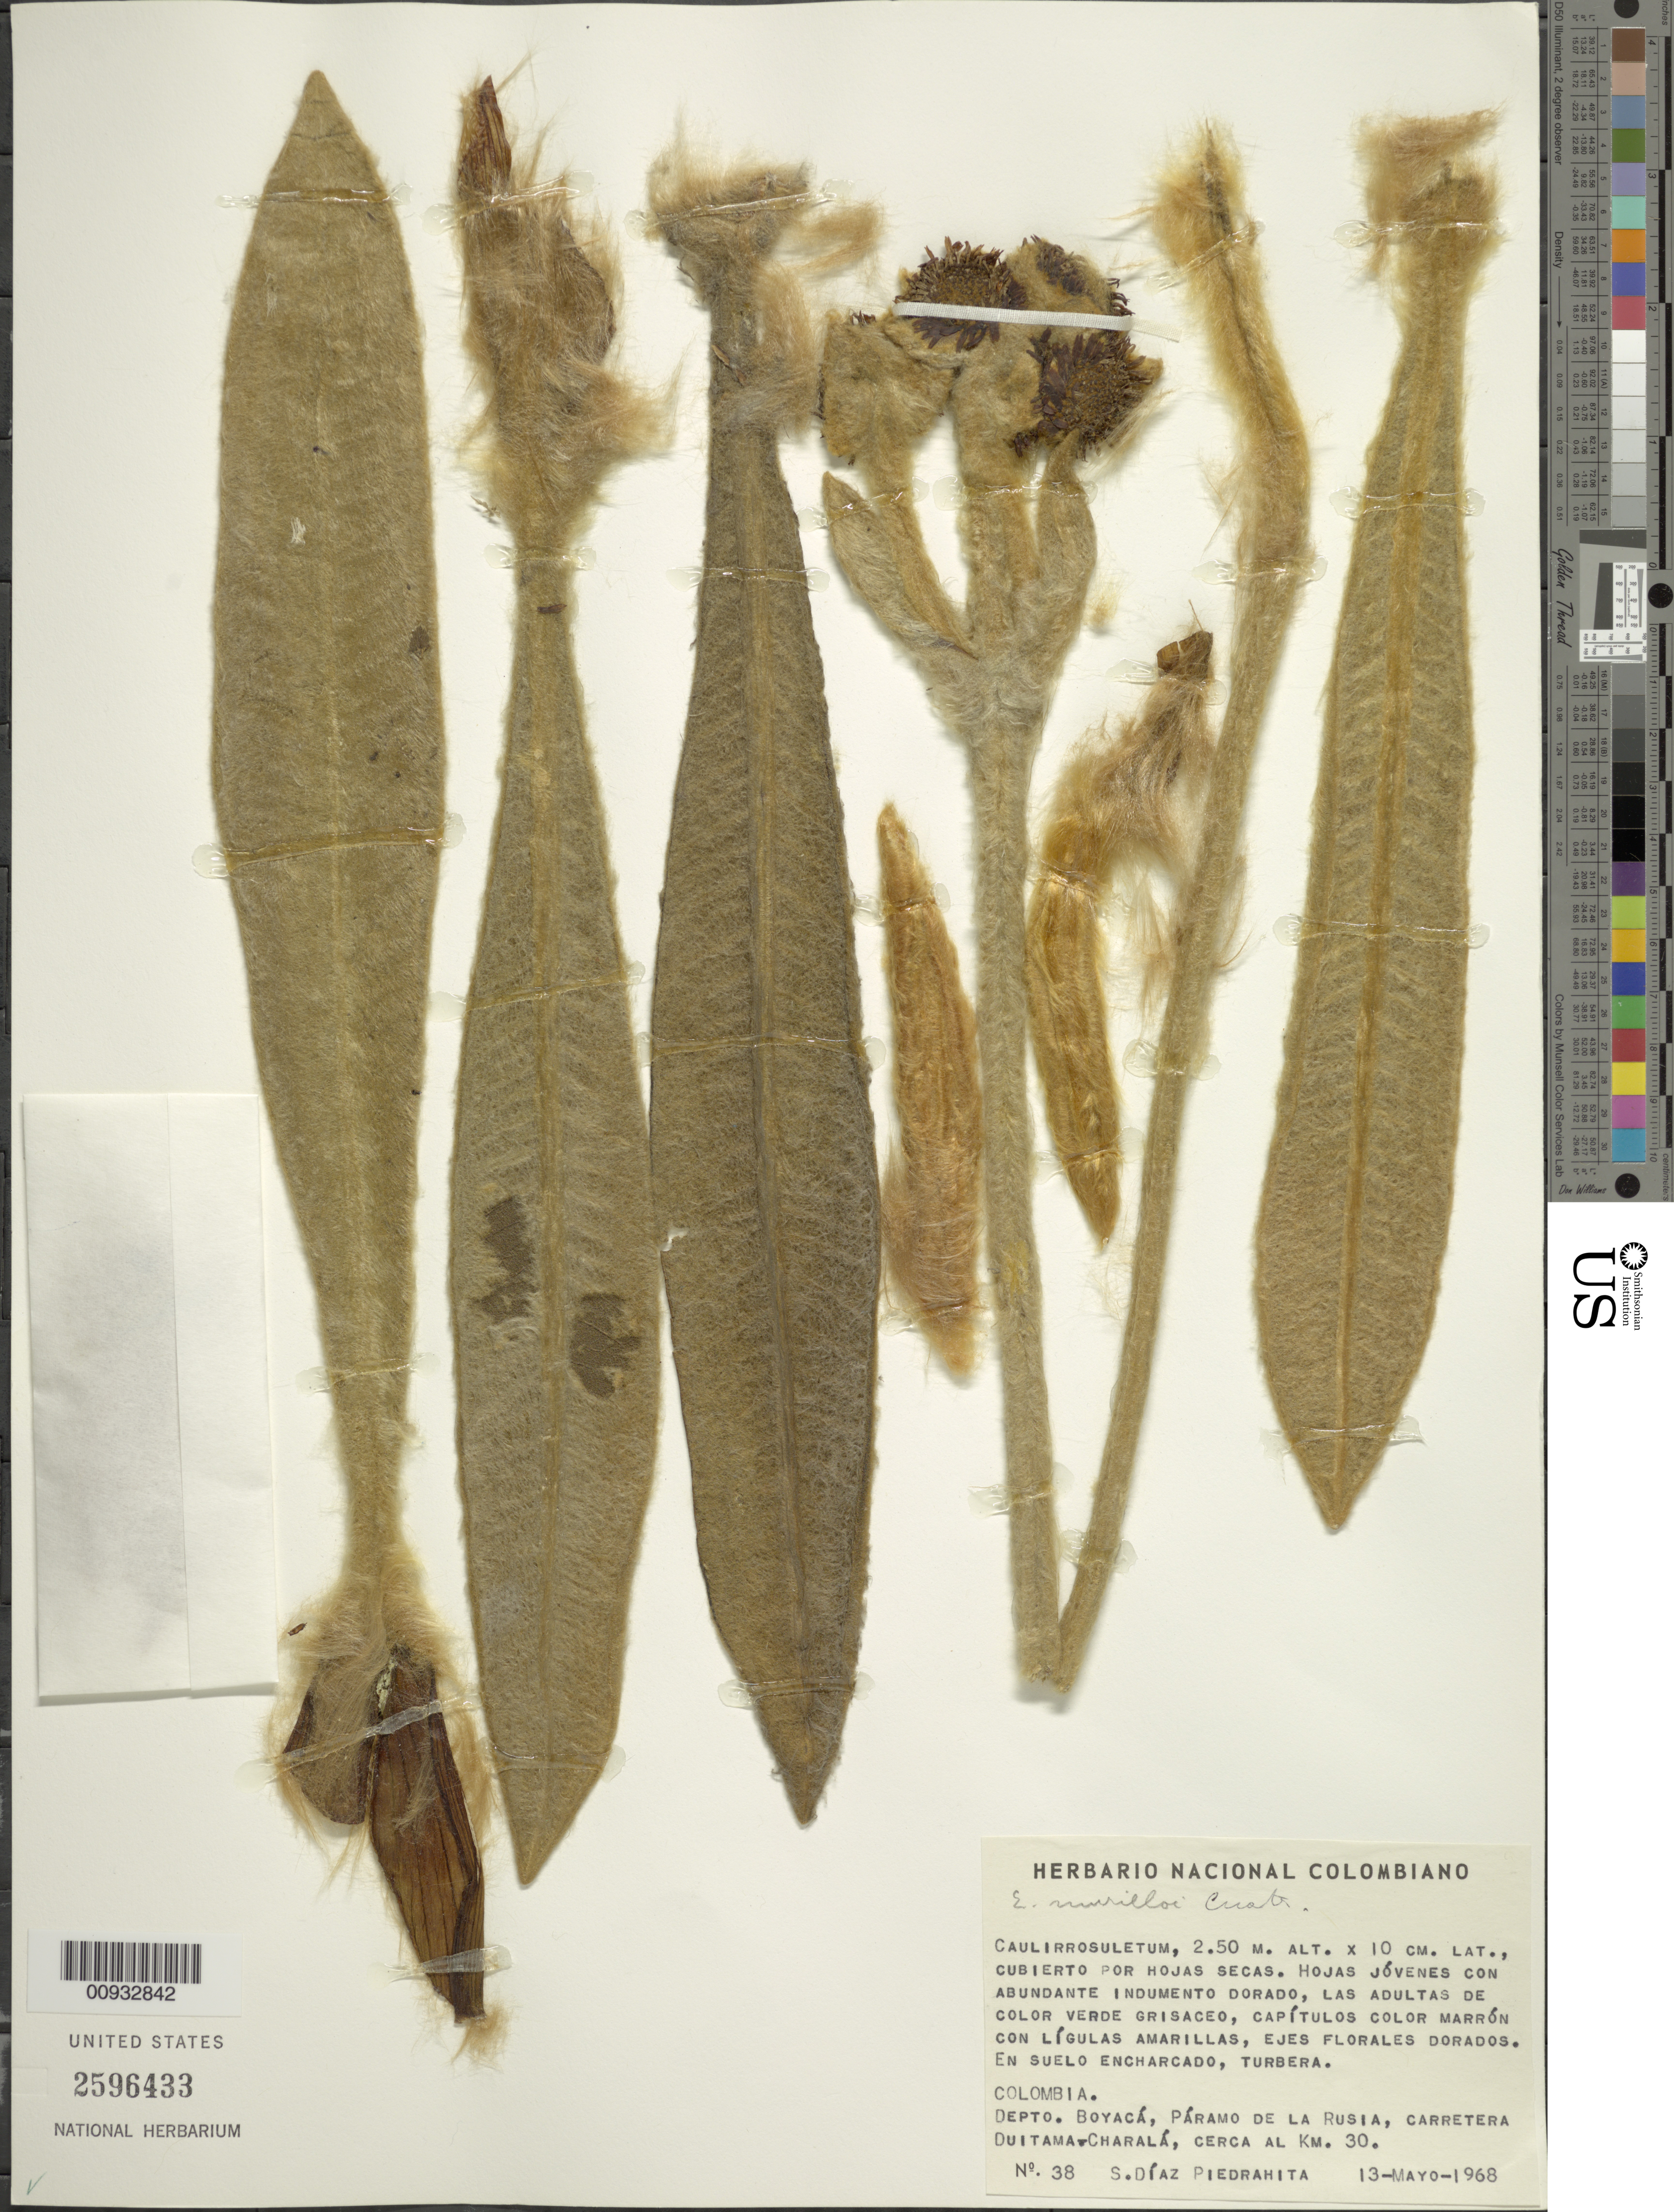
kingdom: Plantae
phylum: Tracheophyta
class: Magnoliopsida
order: Asterales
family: Asteraceae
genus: Espeletia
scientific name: Espeletia murilloi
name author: Cuatrec.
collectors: S. Díaz Píedrahíta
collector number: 38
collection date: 1968-05-13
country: Colombia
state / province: Boyacá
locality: Paramo de La Rusia, Carretera Duitama-Charala, cerca al Km 30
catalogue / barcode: US 2596433